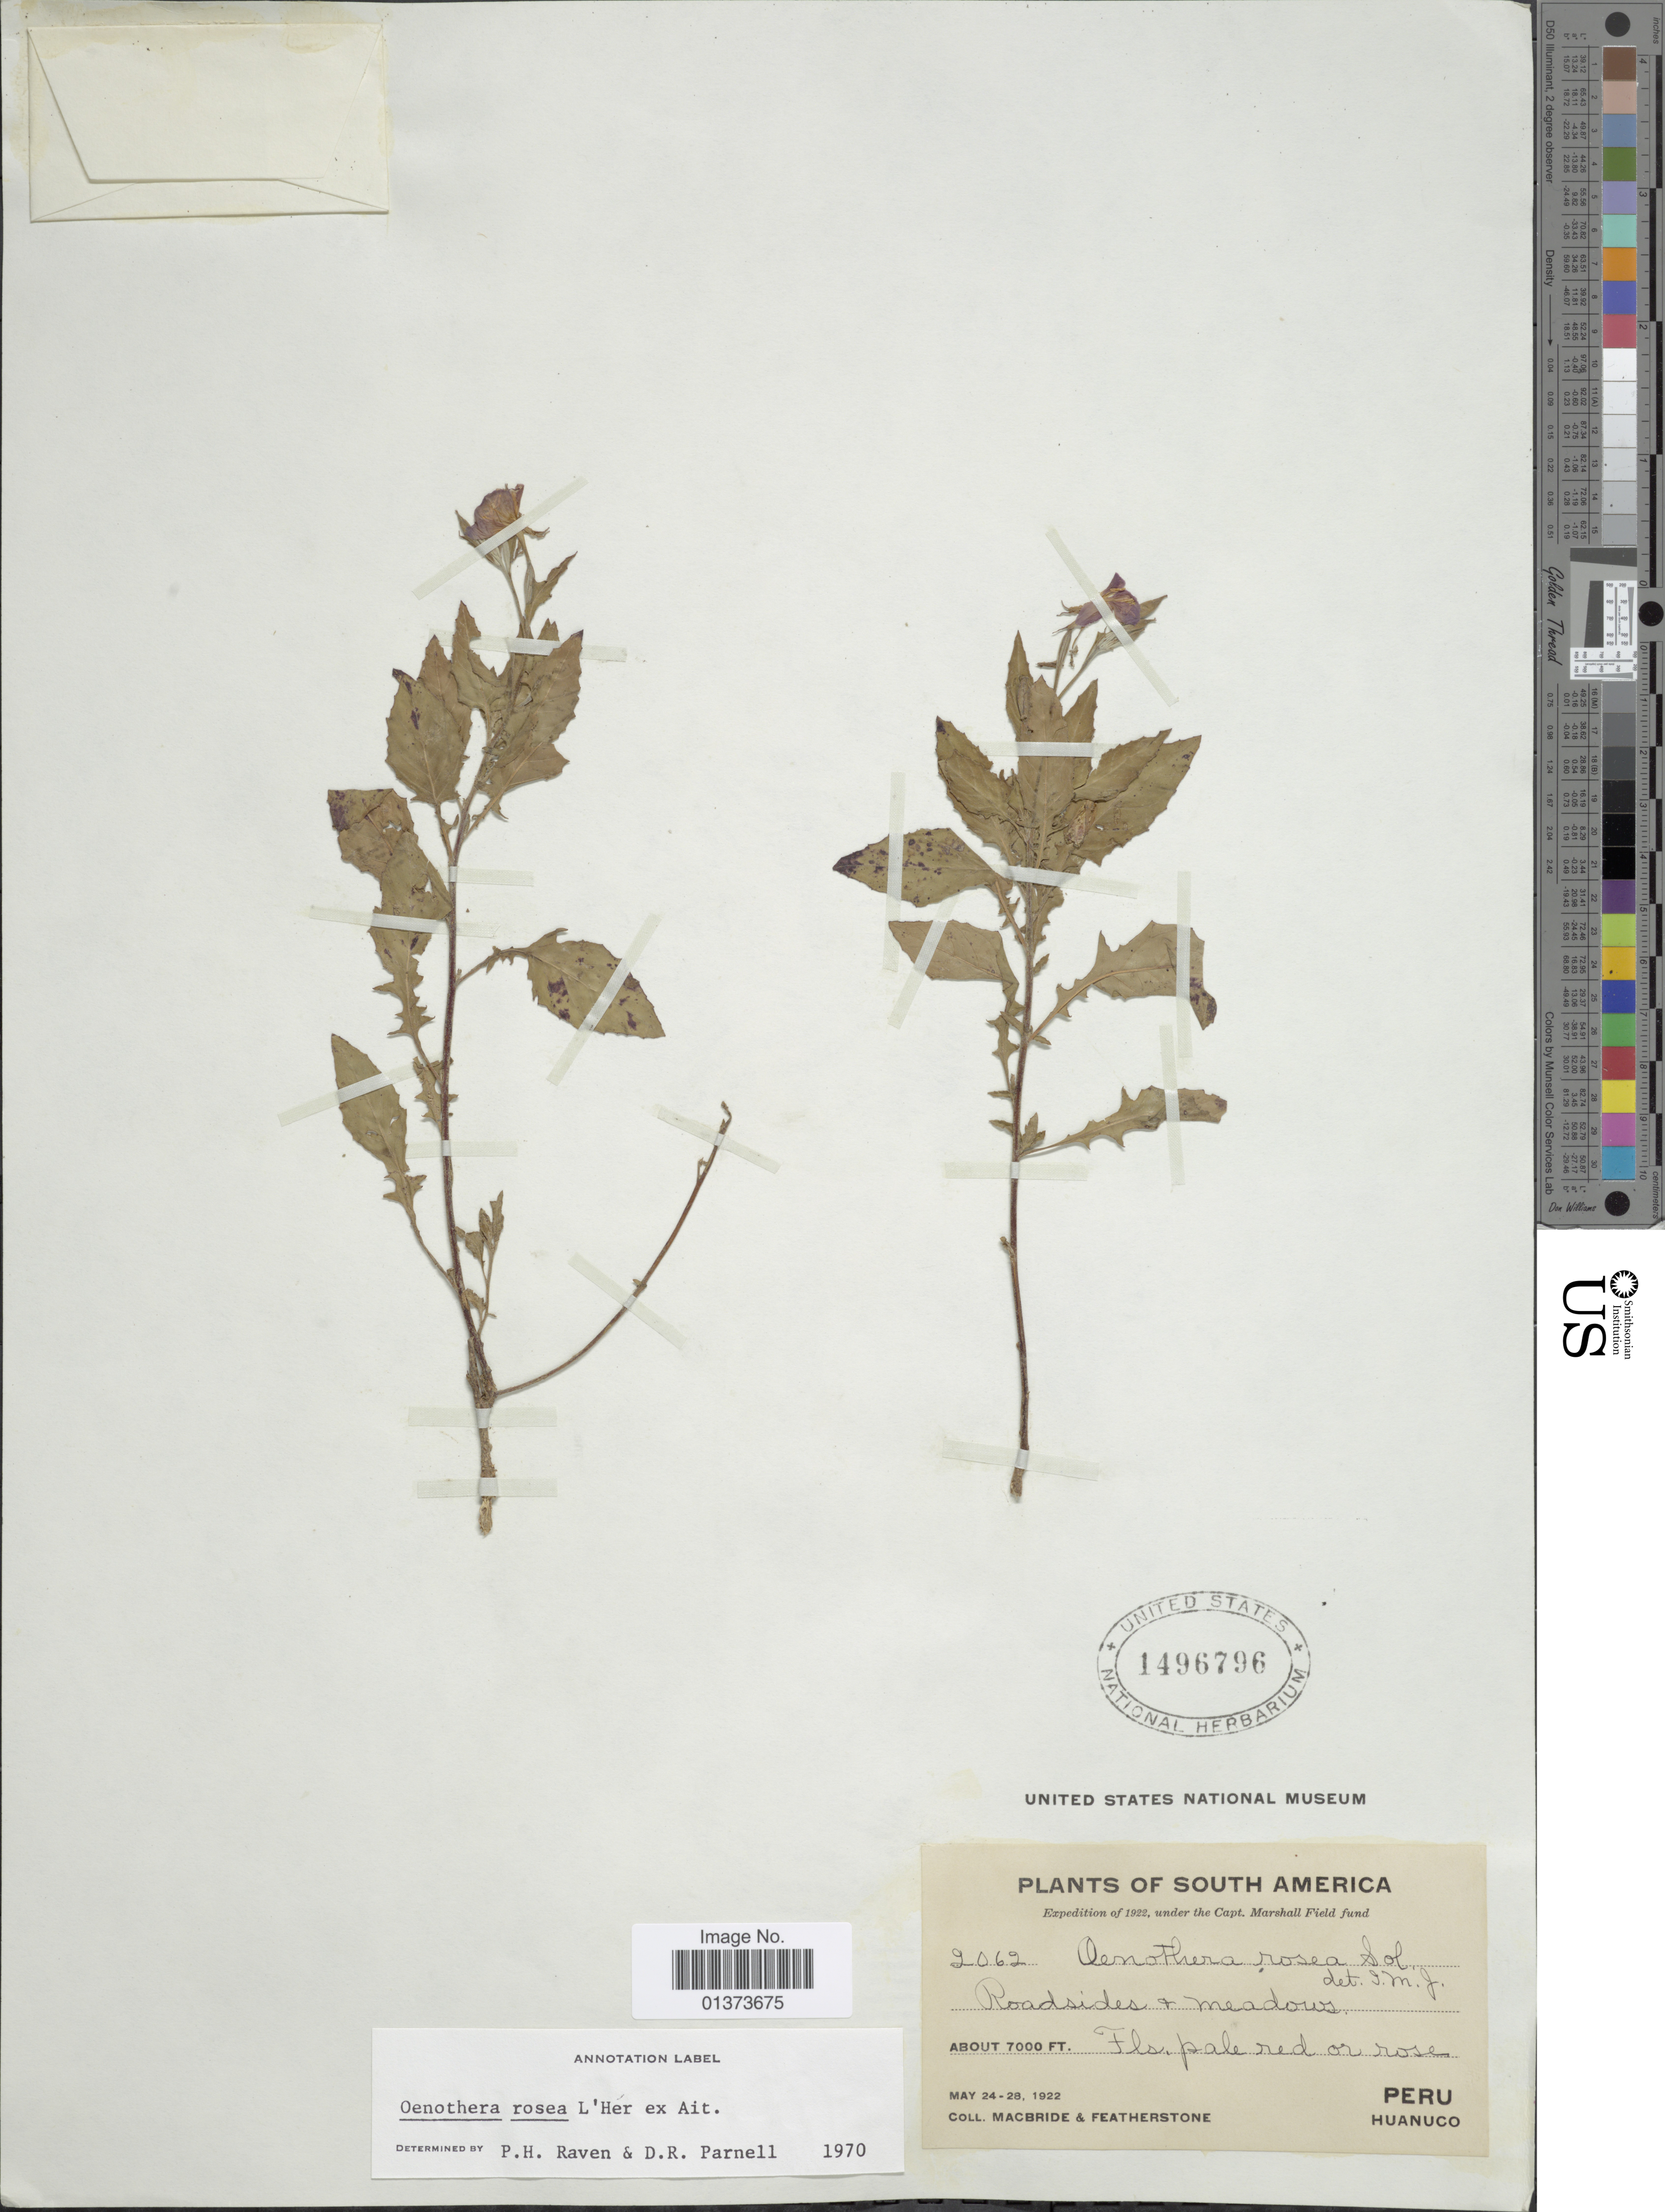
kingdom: Plantae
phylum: Tracheophyta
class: Magnoliopsida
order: Myrtales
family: Onagraceae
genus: Oenothera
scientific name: Oenothera rosea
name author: L'Hér. ex Aiton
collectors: Macbride, -- & -. Featherstone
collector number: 2062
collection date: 1922-05-24/1922-05-28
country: Peru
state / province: Huánuco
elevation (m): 2134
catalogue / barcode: US 1496796